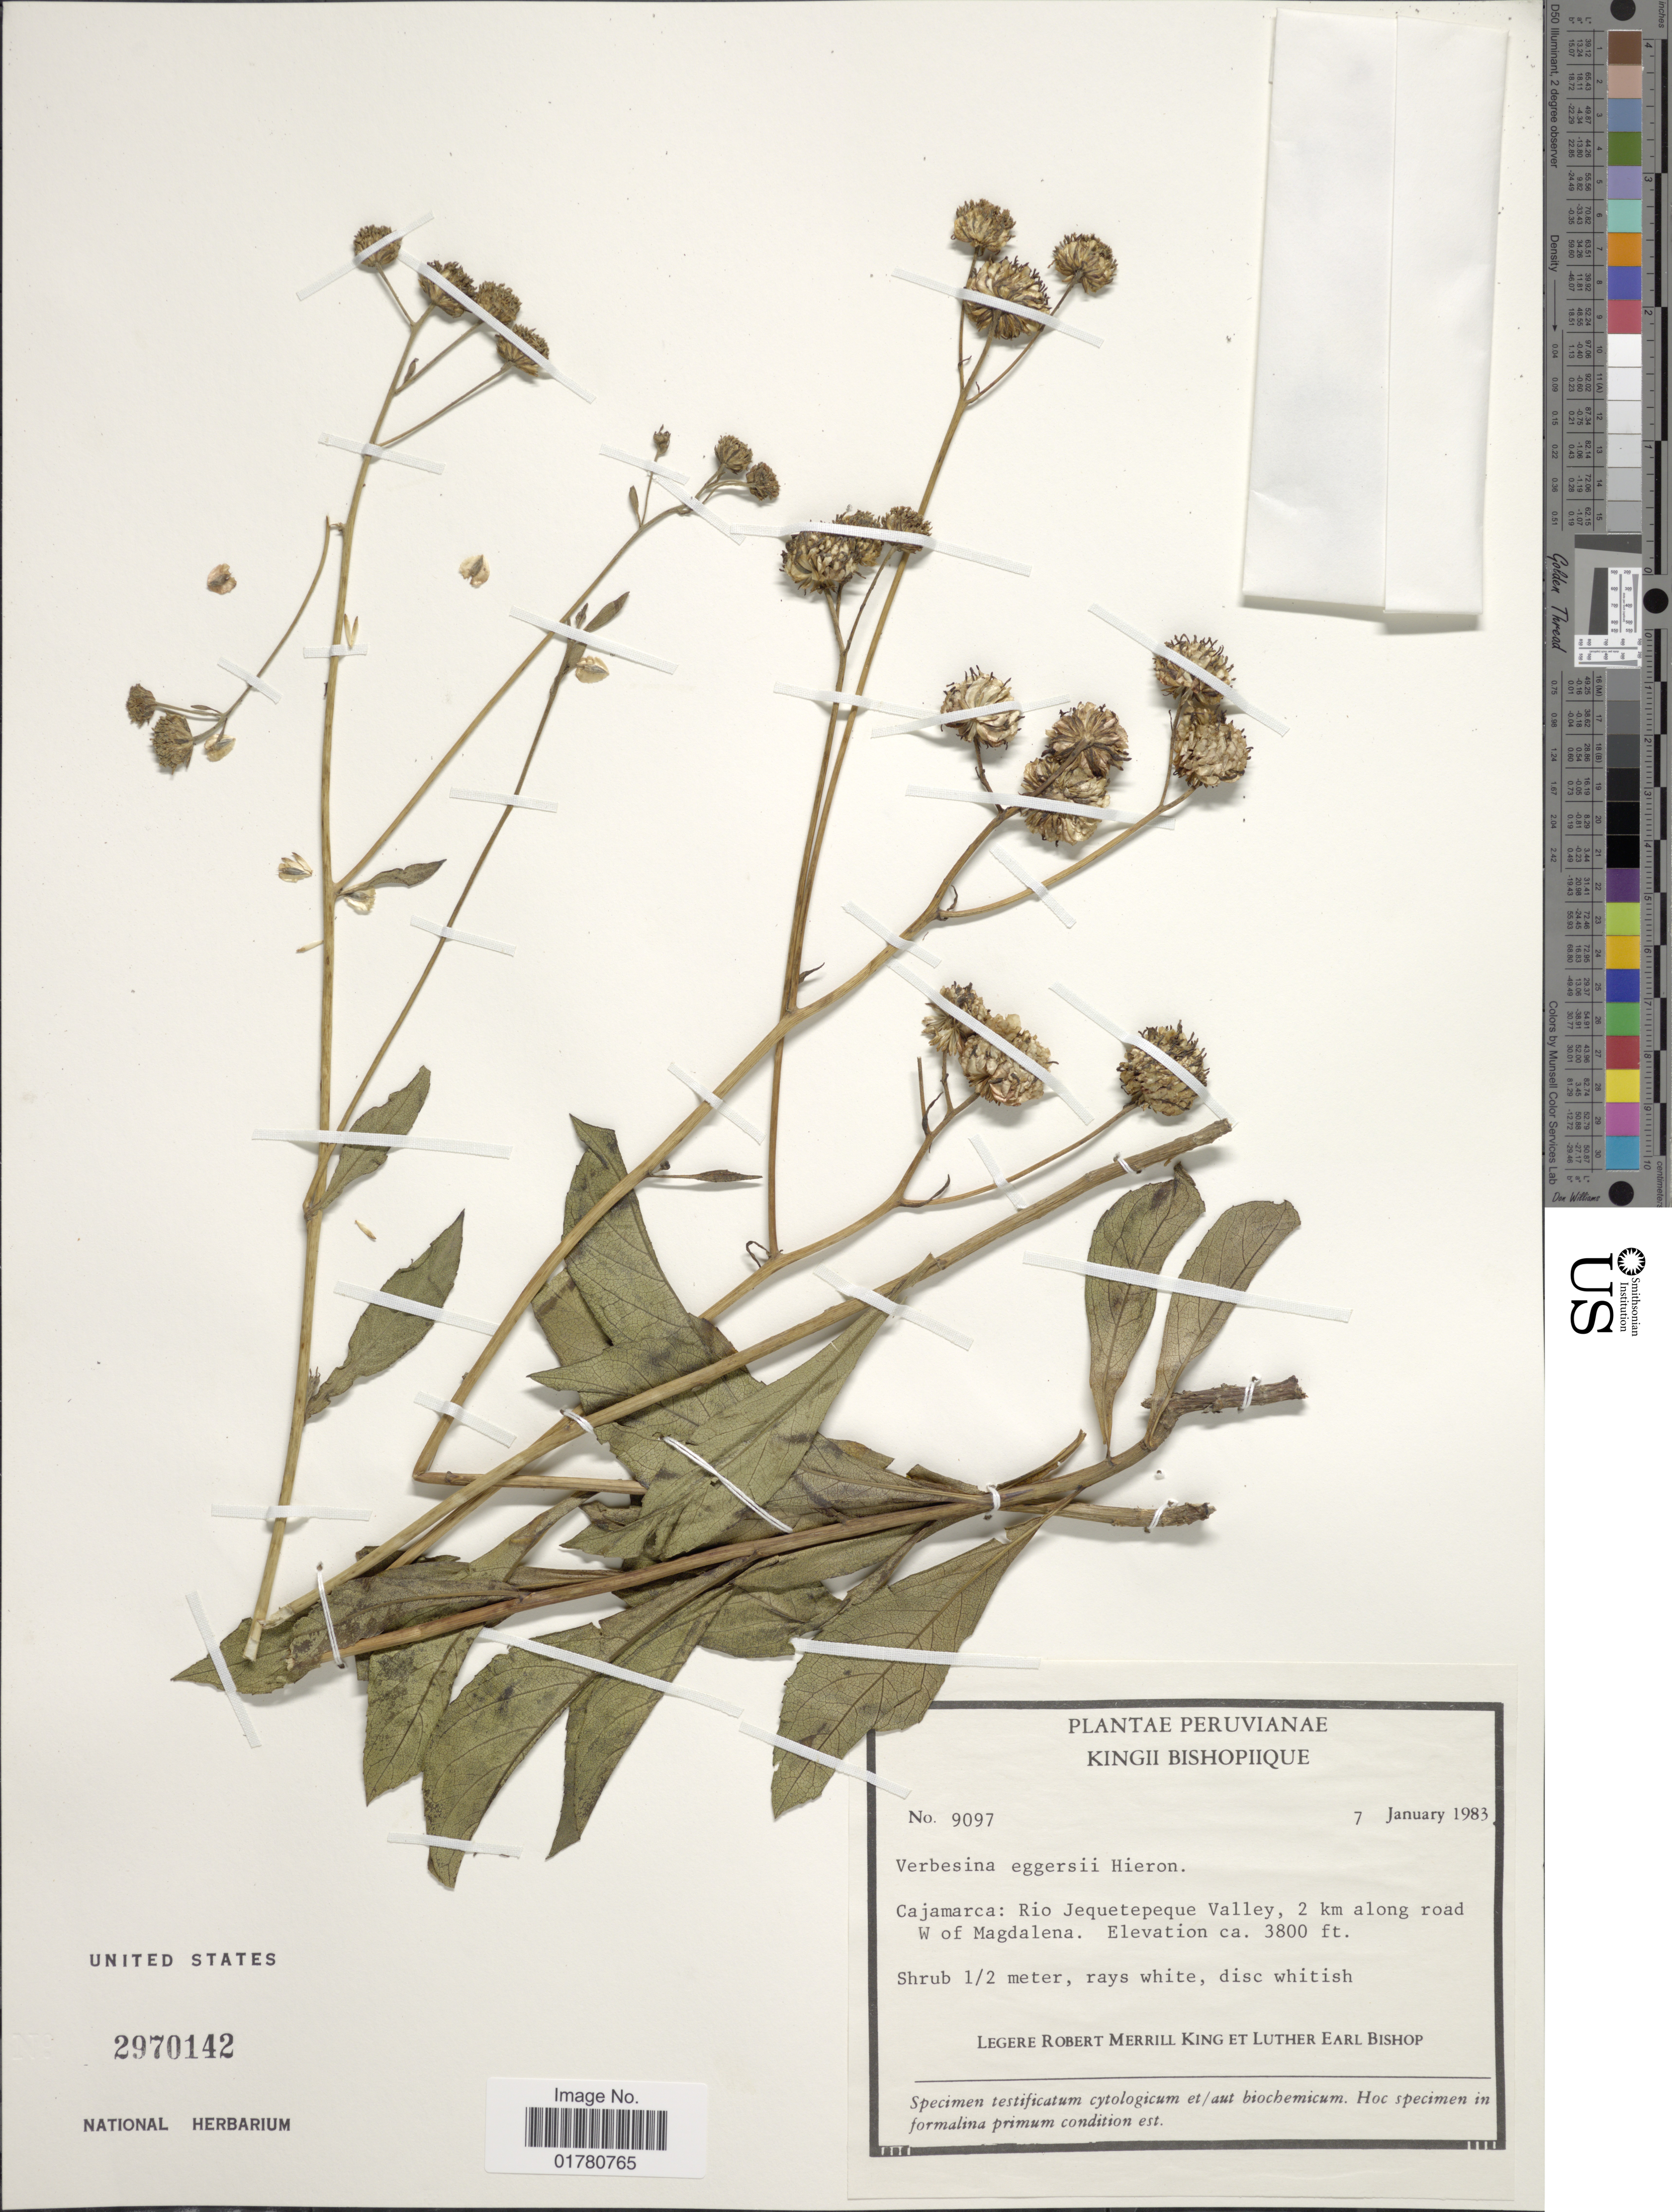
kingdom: Plantae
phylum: Tracheophyta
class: Magnoliopsida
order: Asterales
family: Asteraceae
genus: Verbesina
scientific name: Verbesina eggersii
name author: Hieron.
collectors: R. M. King & L. E. Bishop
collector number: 9097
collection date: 1983-01-07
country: Peru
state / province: Cajamarca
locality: Rio Jequetpeque Valley, 2 km along road W of Magdalena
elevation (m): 1158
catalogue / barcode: US 2970142